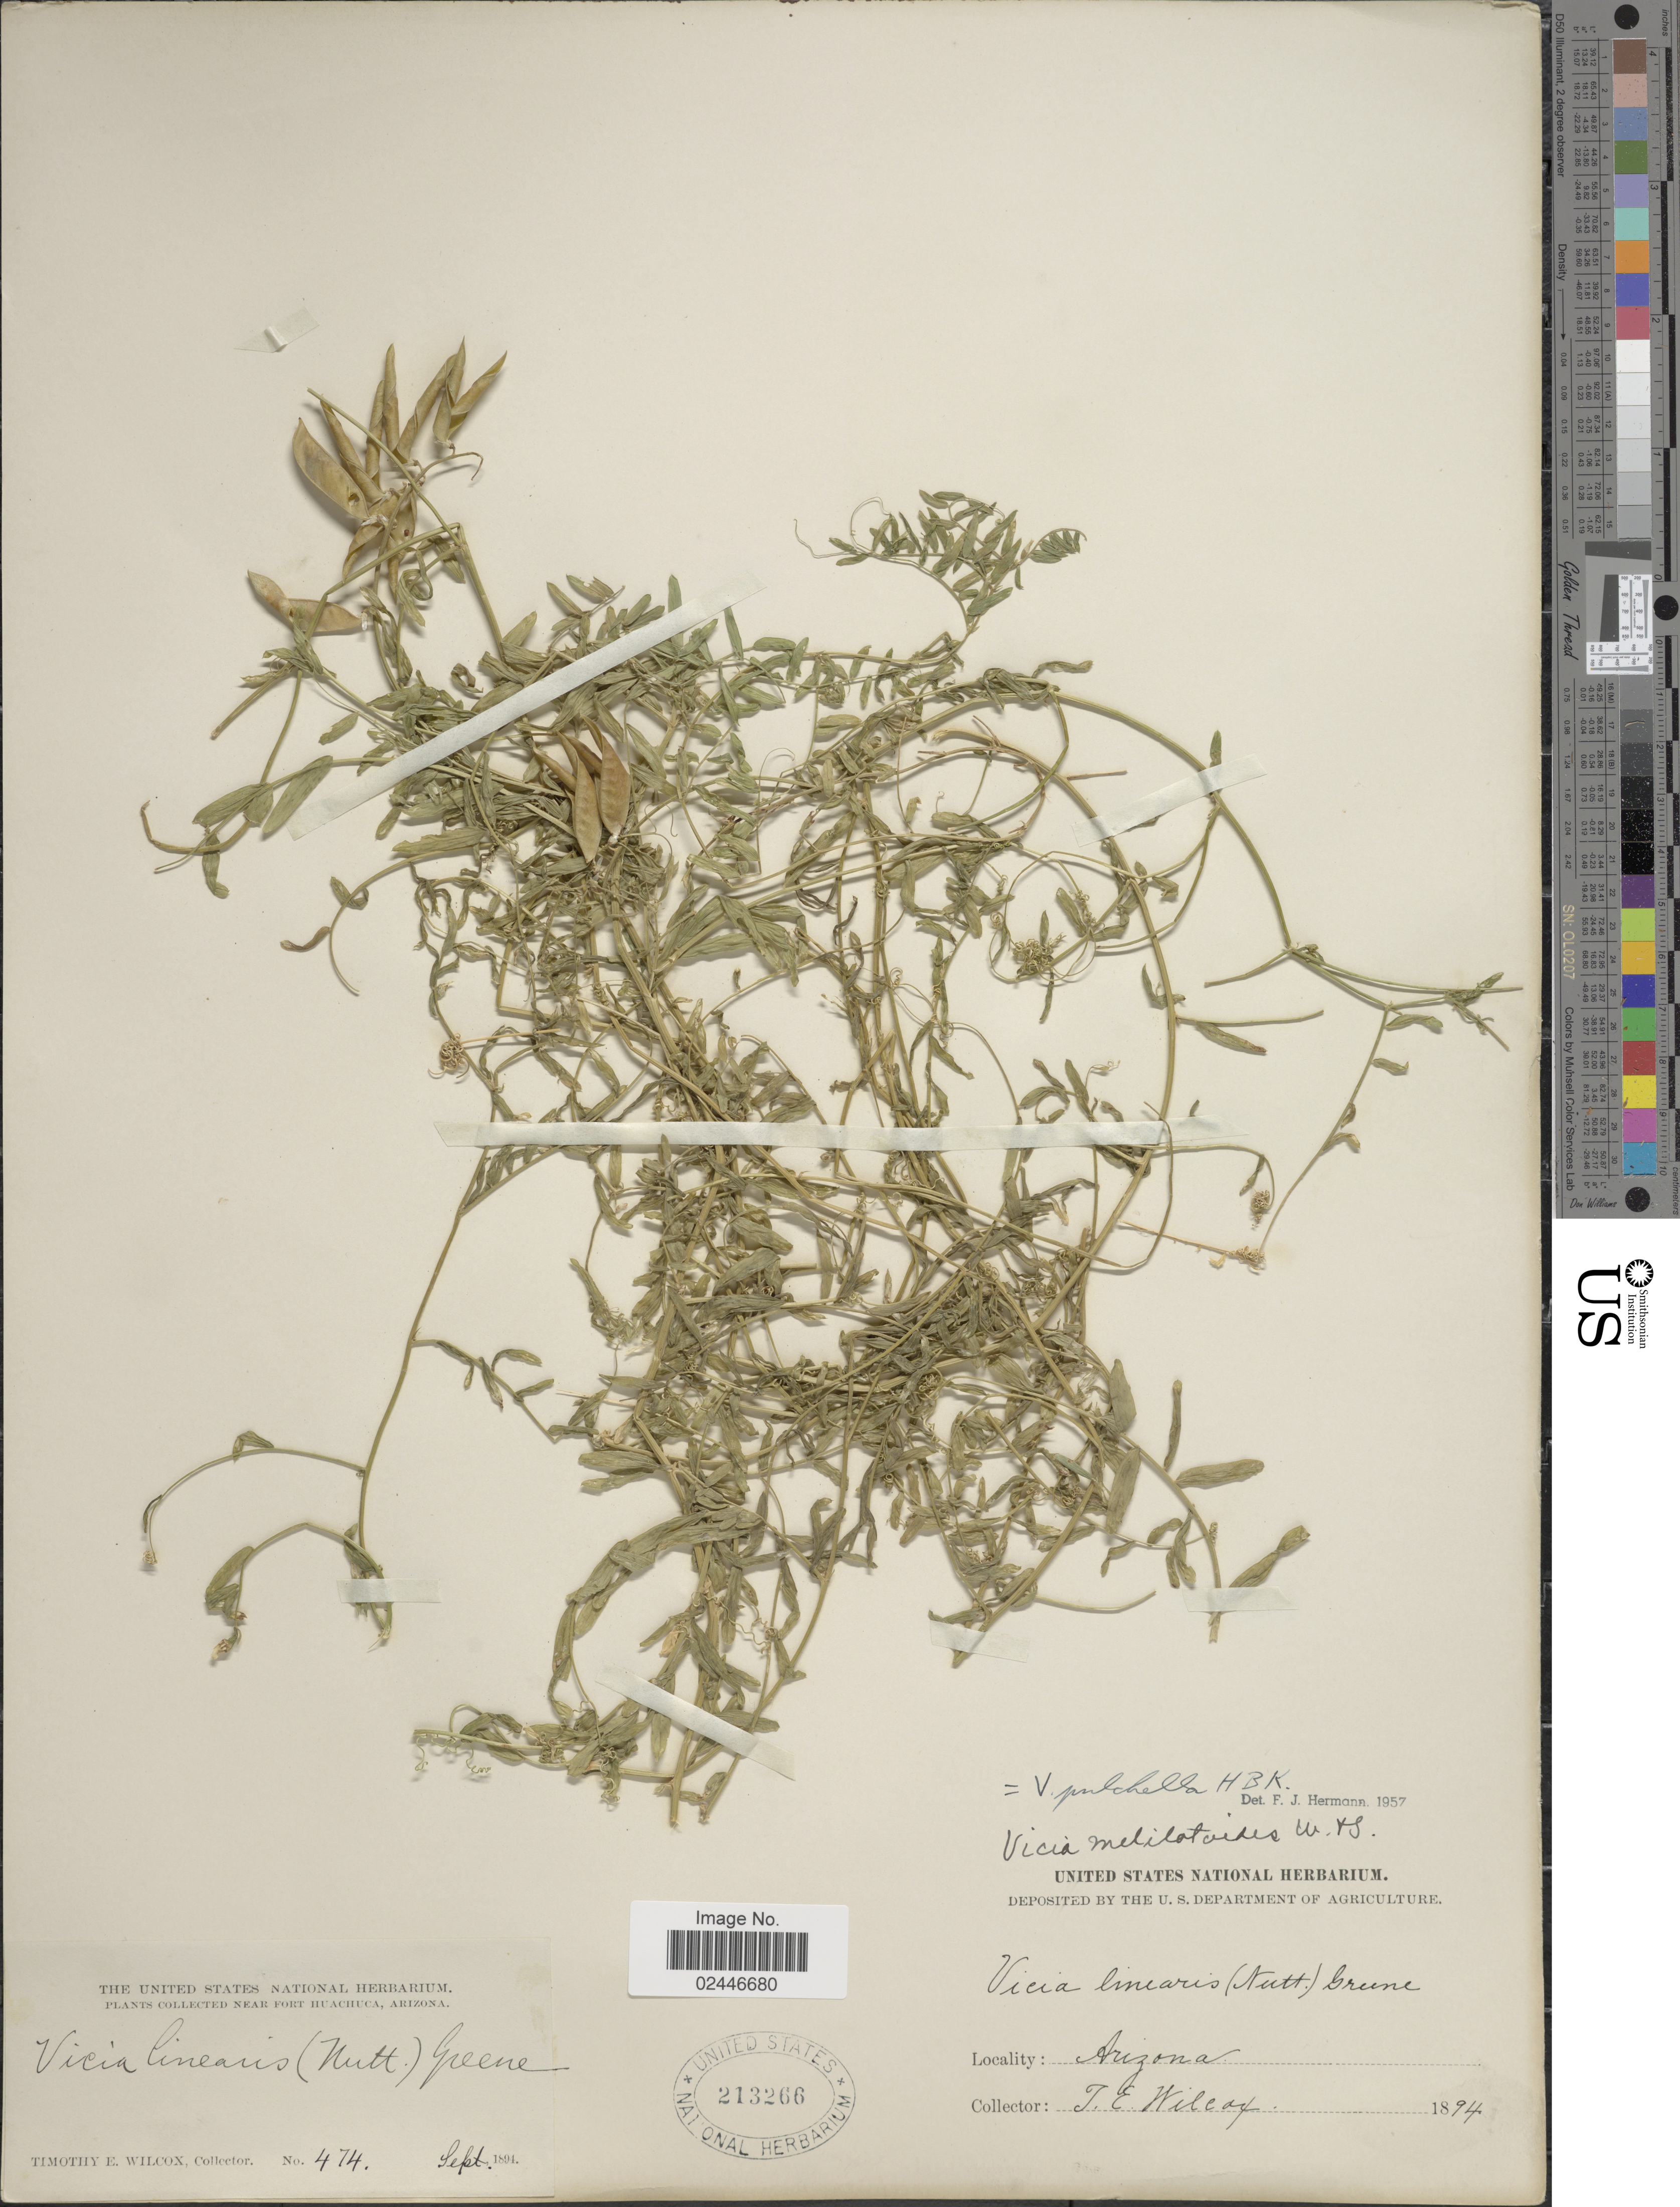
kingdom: Plantae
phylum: Tracheophyta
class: Magnoliopsida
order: Fabales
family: Fabaceae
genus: Vicia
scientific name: Vicia pulchella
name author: Kunth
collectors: T. E. Wilcox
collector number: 474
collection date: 1894-09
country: United States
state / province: Arizona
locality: Near Fort Huachuca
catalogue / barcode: US 213266